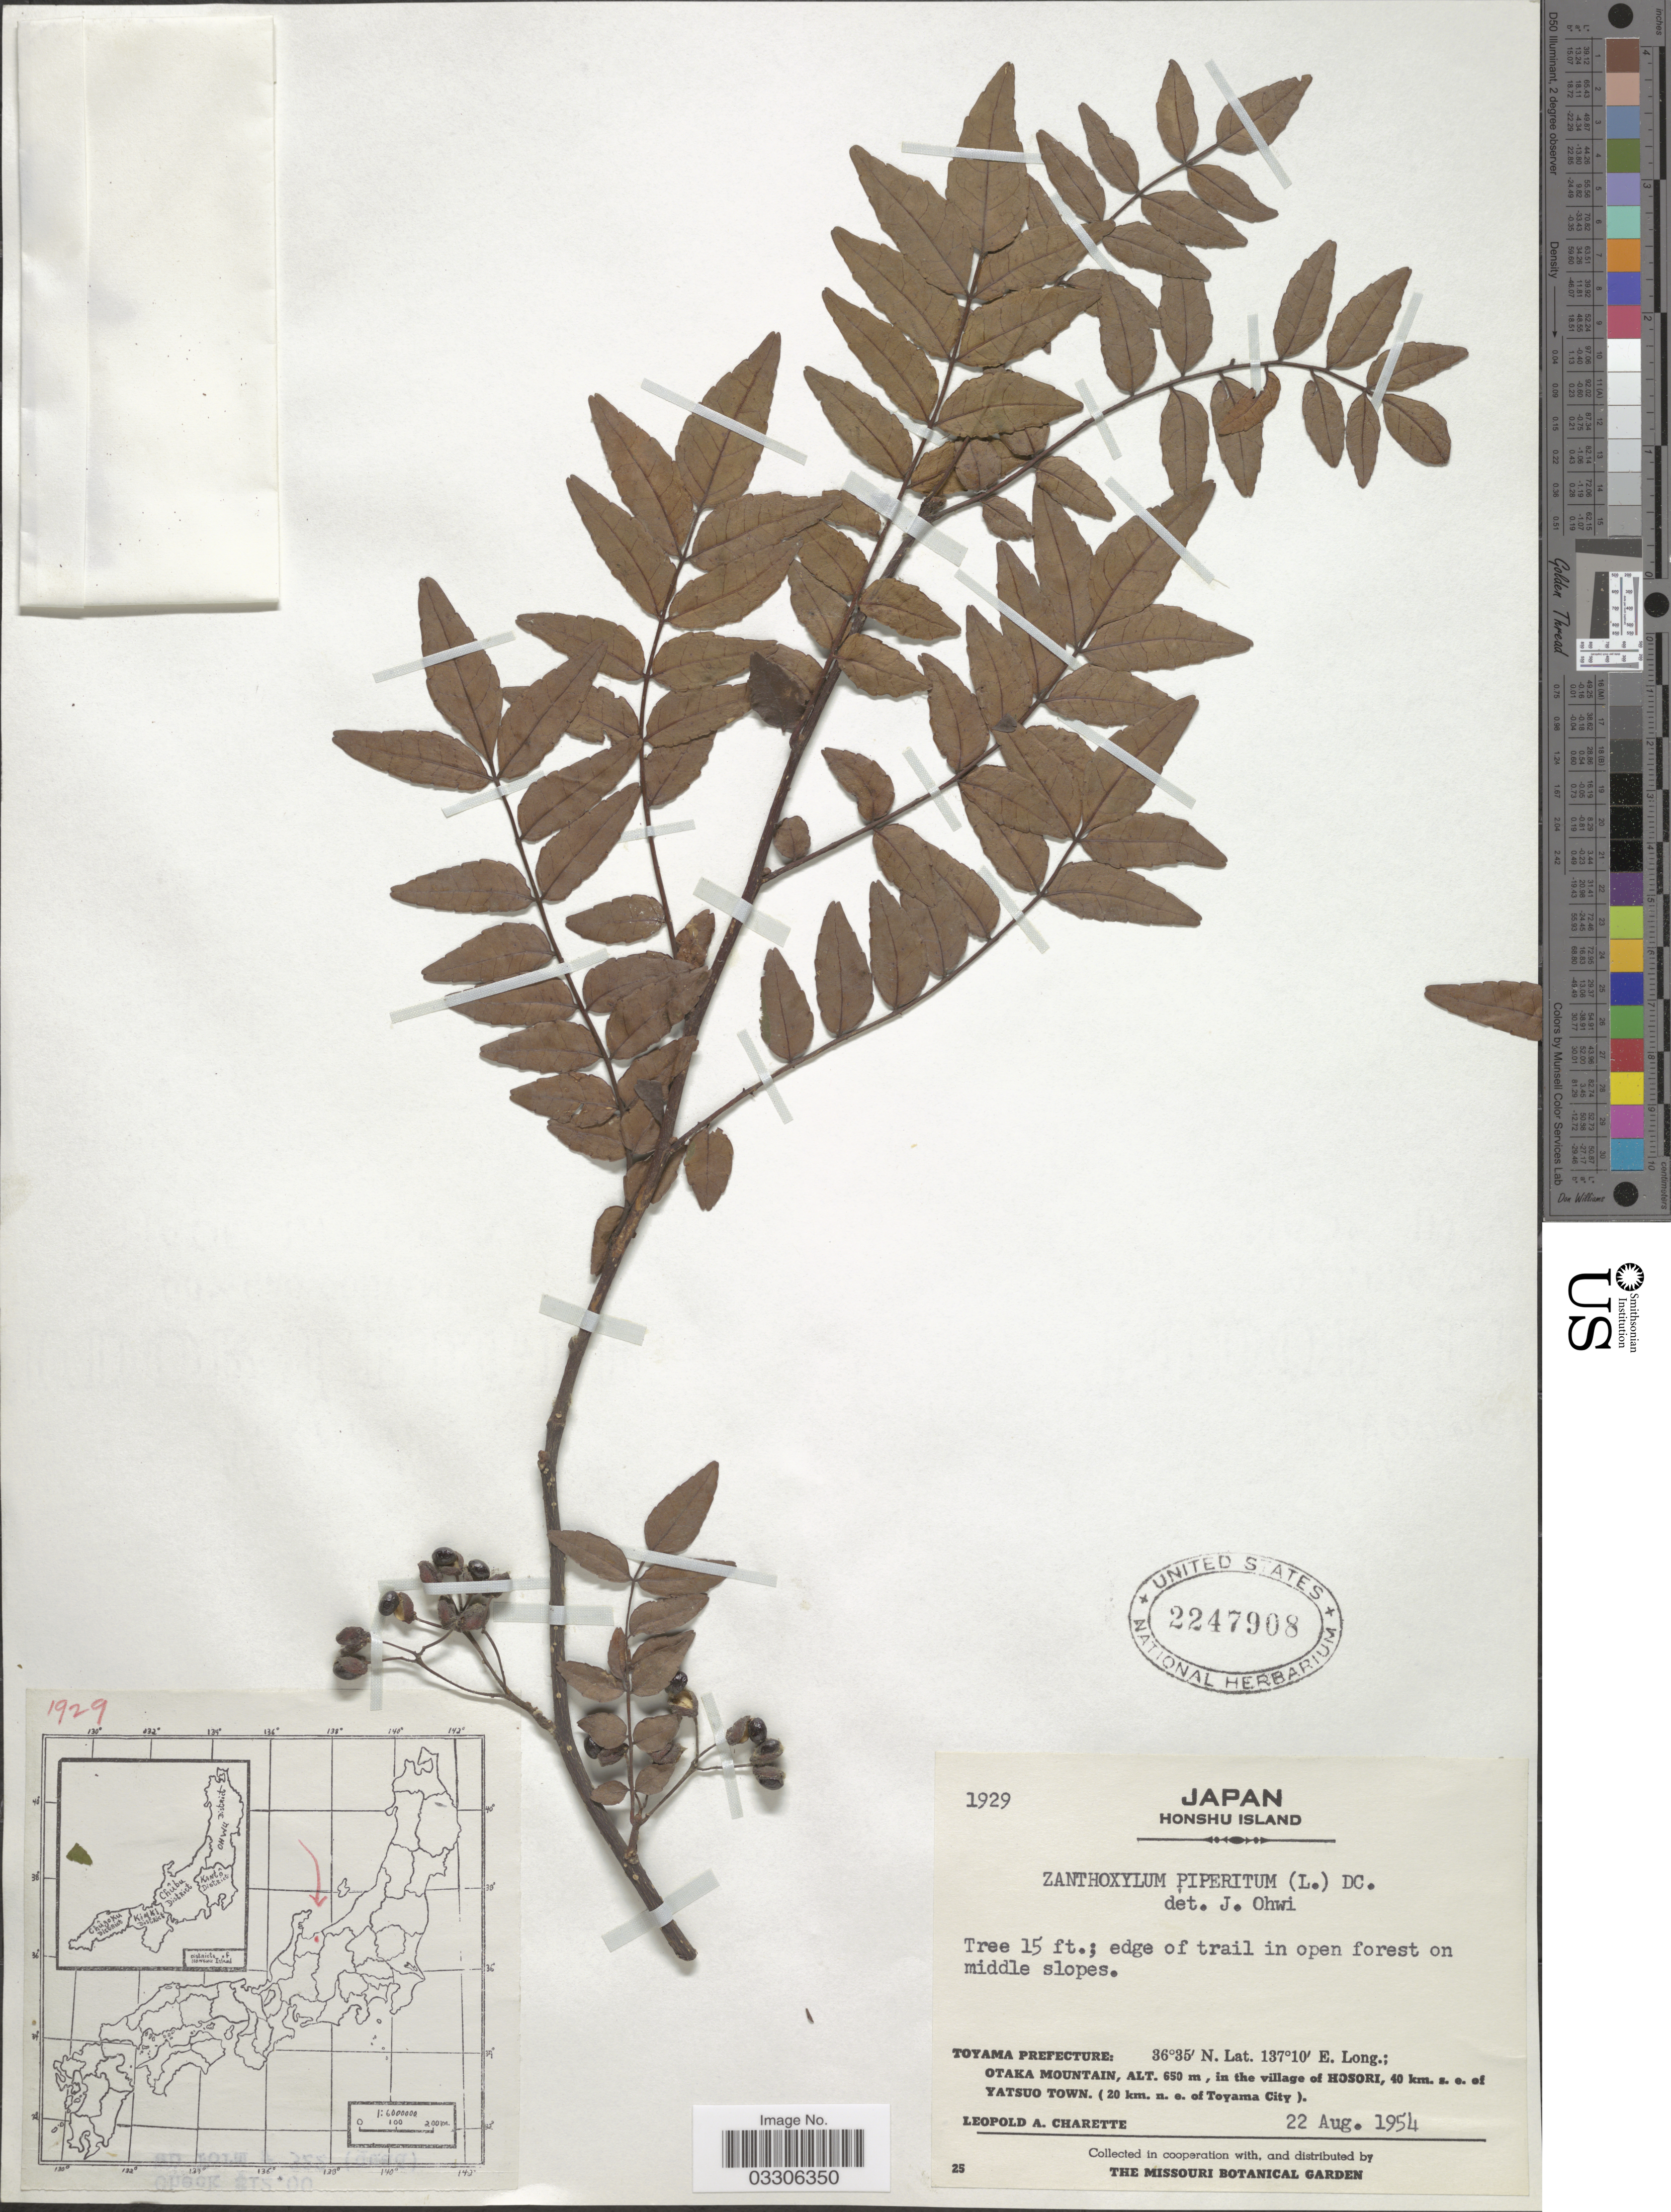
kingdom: Plantae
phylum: Tracheophyta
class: Magnoliopsida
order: Sapindales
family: Rutaceae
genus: Zanthoxylum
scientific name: Zanthoxylum piperitum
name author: DC.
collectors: L. A. Charette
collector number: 1929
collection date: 1954-08-22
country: Japan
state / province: Toyama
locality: Honshu Island. Toyama Prefecture: Otaka Mountain, in the village of Hosori, 40 km. s. e. of Yatsuo Town. (20 km. n. e. of Toyama City).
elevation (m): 650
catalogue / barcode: US 2247908